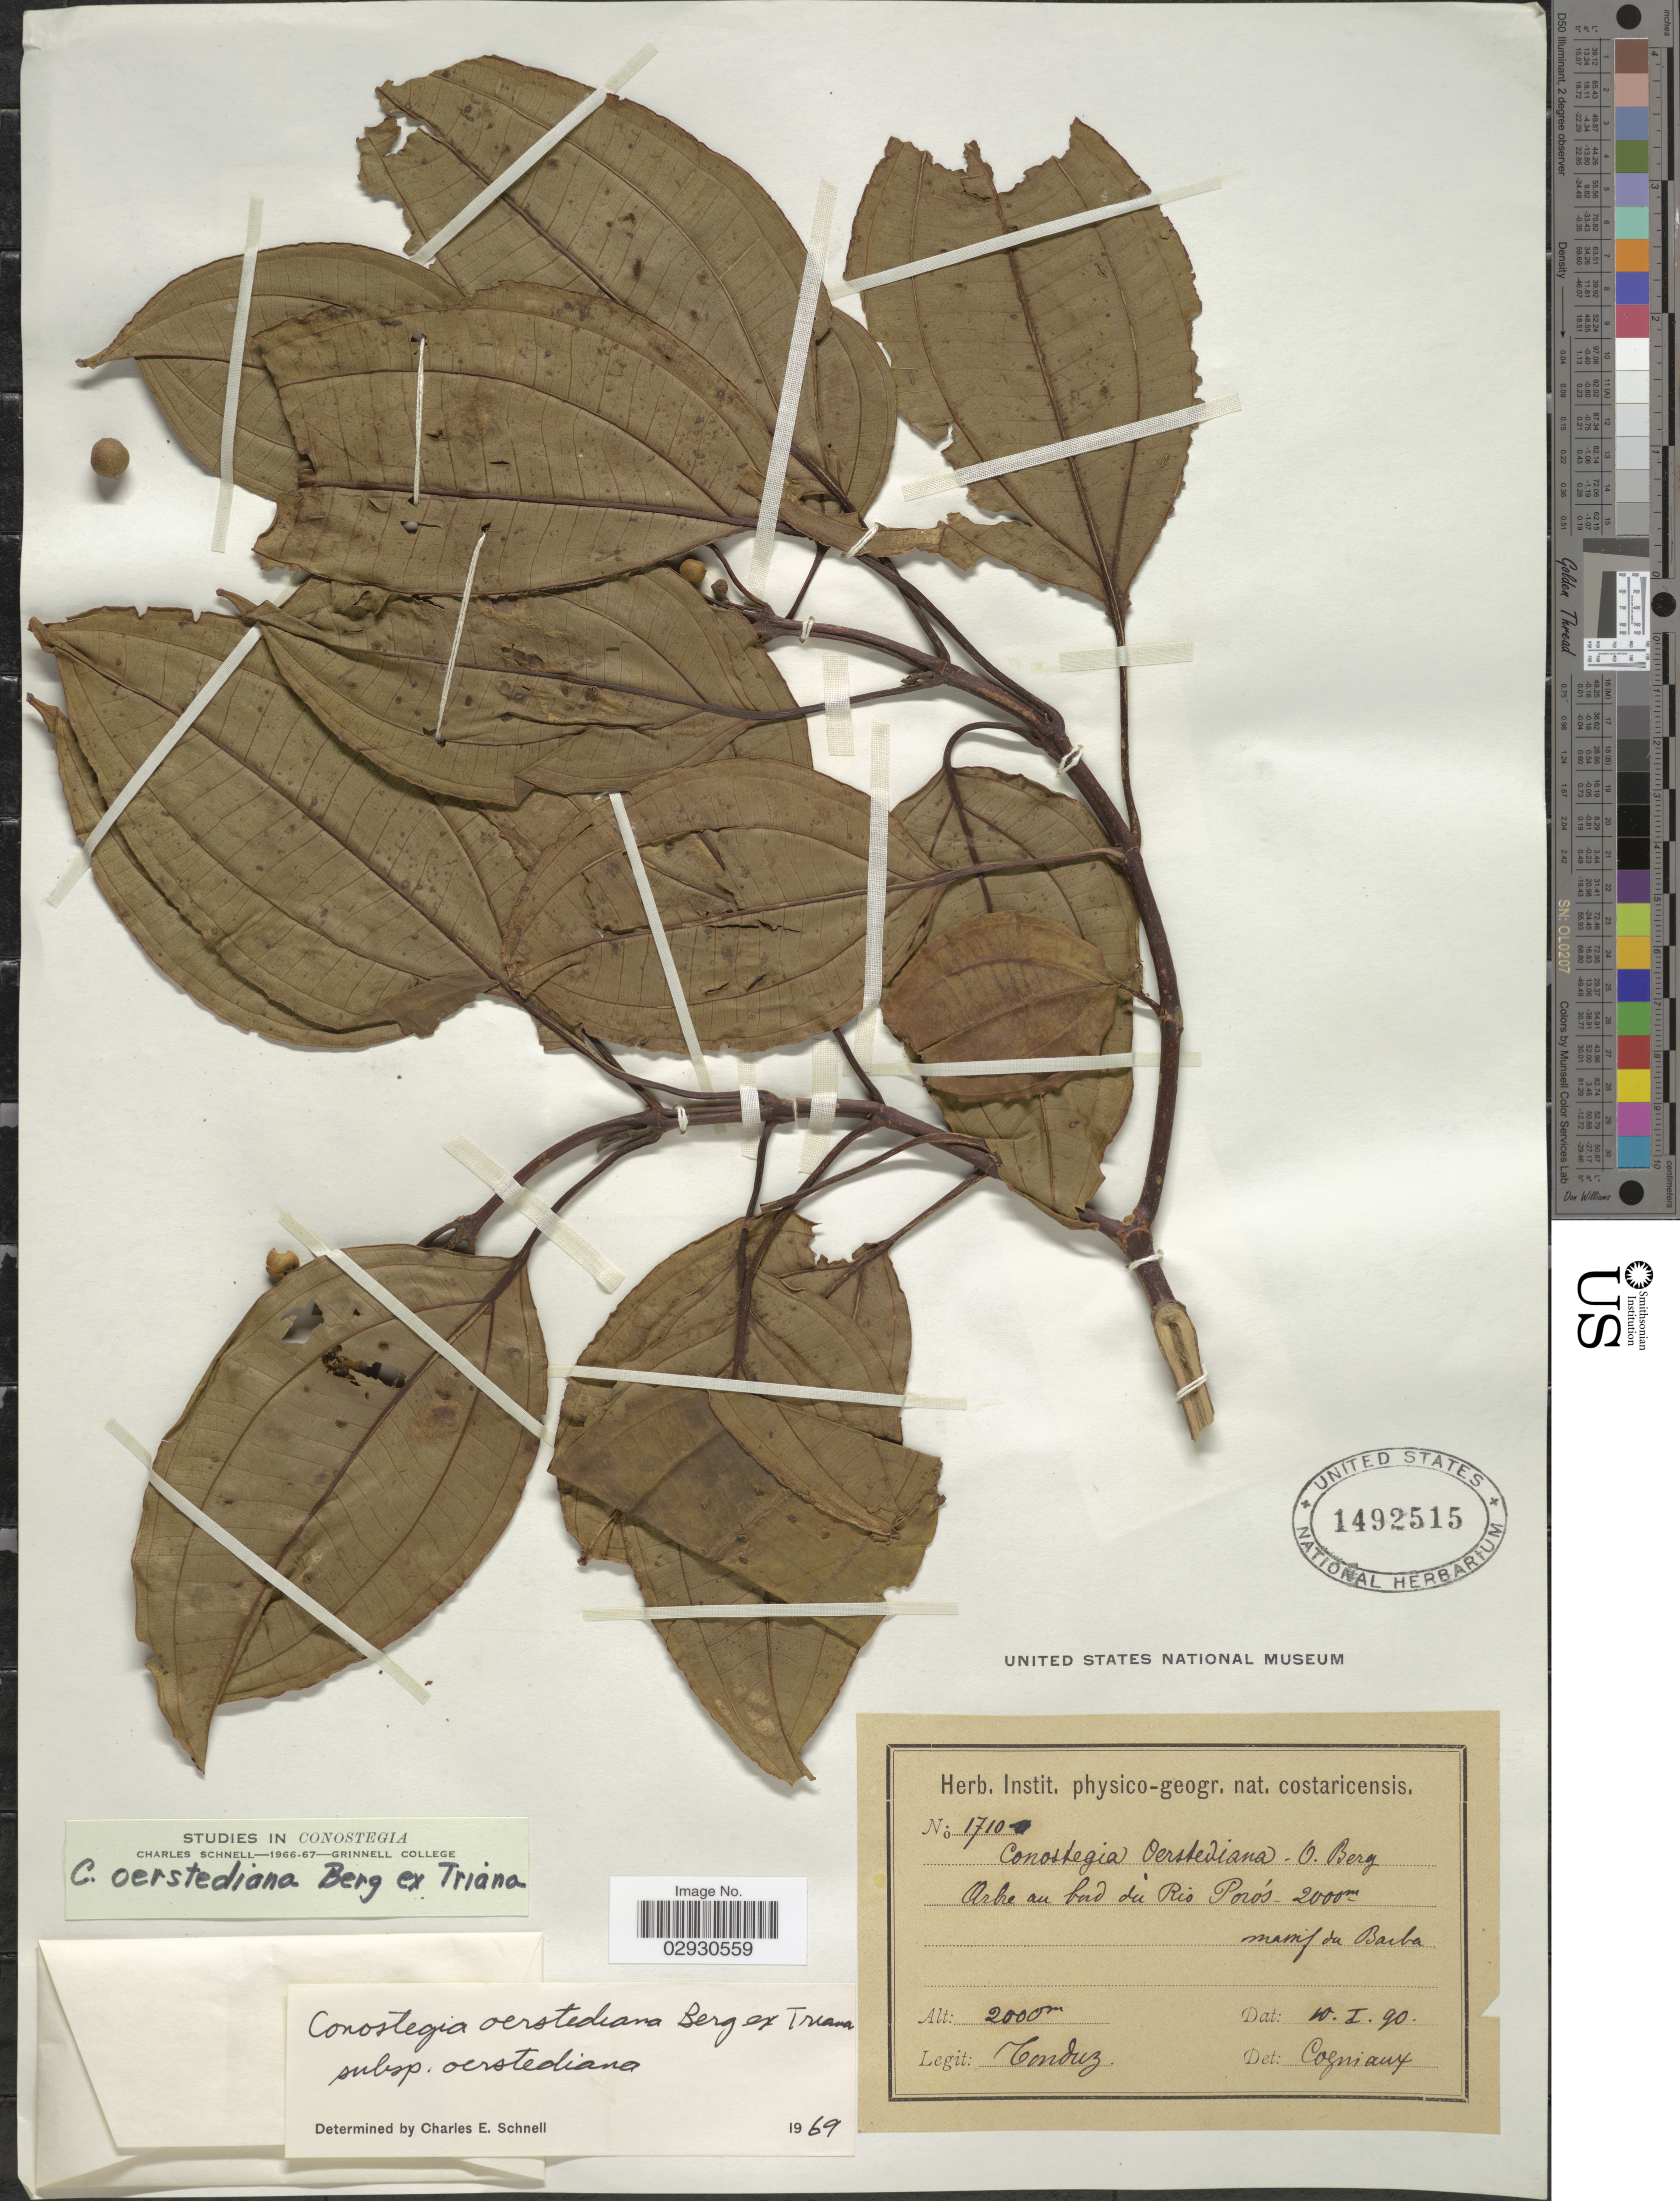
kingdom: Plantae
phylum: Tracheophyta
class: Magnoliopsida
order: Myrtales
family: Melastomataceae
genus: Conostegia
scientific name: Conostegia oerstediana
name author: O. Berg ex Triana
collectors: Tonduz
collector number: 1710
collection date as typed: Transcribed d/m/y: 10/1/90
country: Costa Rica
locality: Arbe an bord du Rio Porós, massif du Barba.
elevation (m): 2000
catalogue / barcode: US 1492515